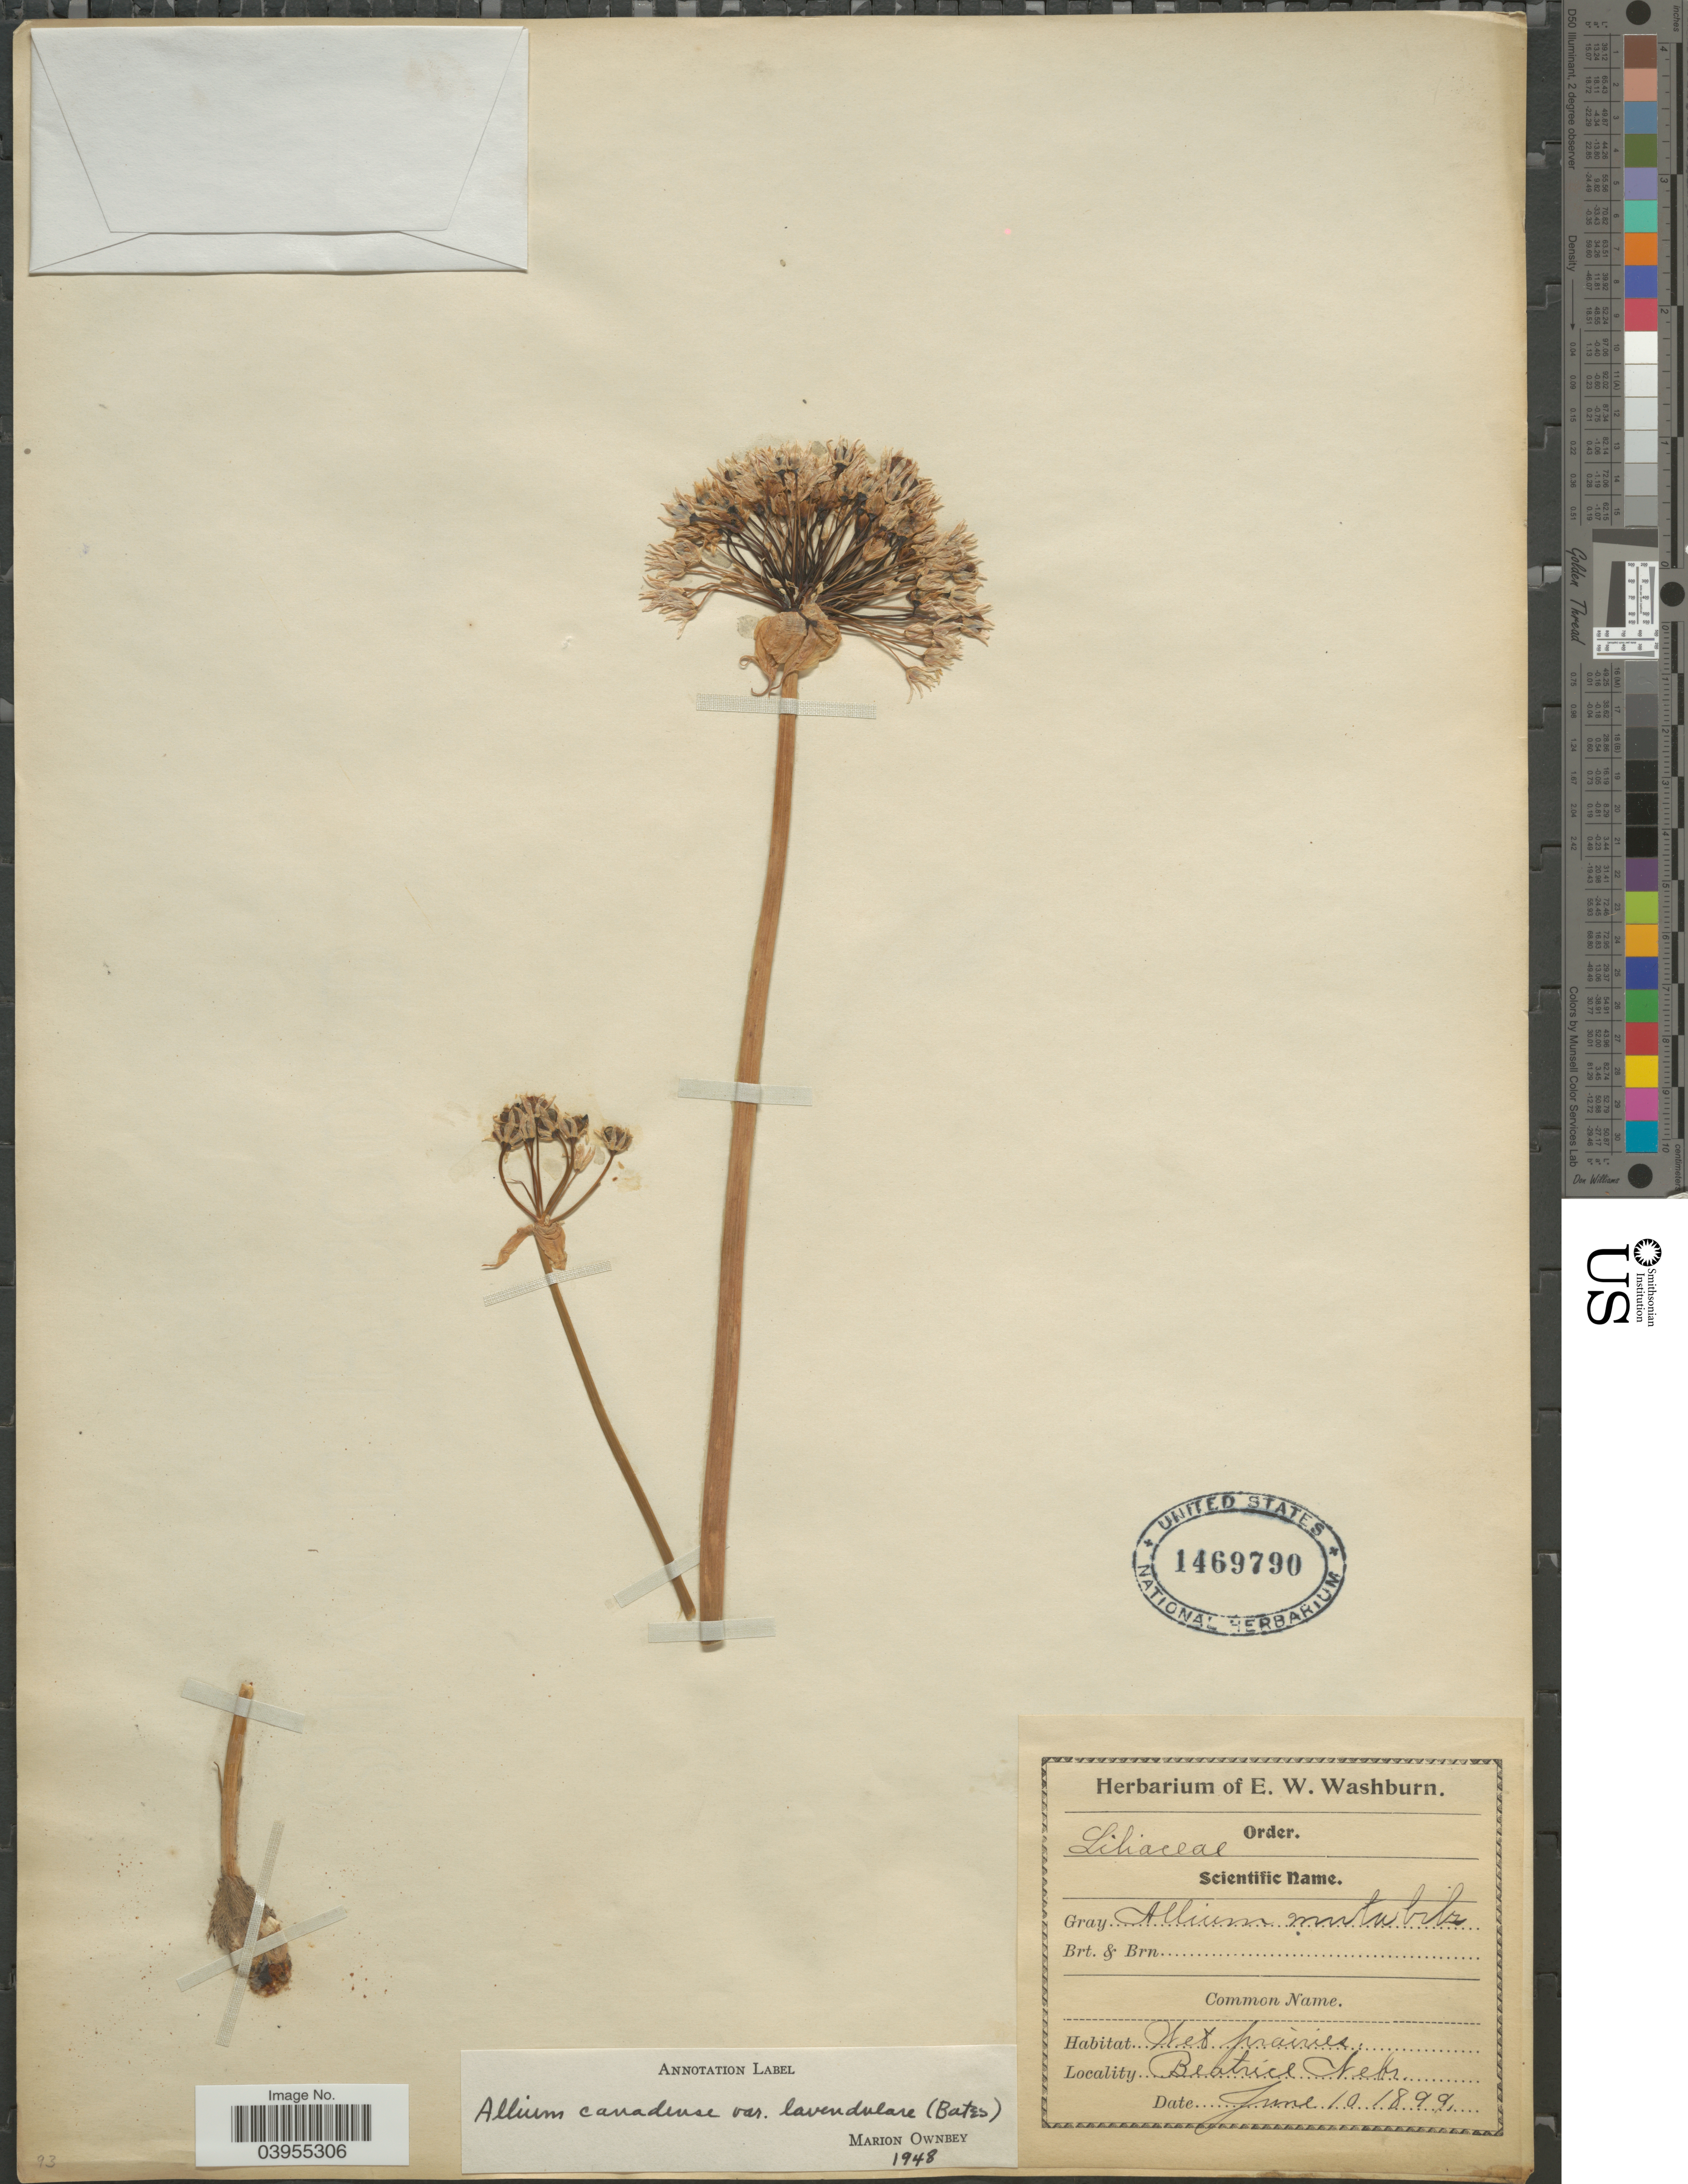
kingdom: Plantae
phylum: Tracheophyta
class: Liliopsida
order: Asparagales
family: Amaryllidaceae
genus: Allium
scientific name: Allium canadense var. lavandulare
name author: (Bates) Ownbey & Aase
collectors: ex herb. E. W. Washburn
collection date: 1899-06-10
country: United States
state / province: Nebraska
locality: Beatrice.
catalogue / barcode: US 1469790